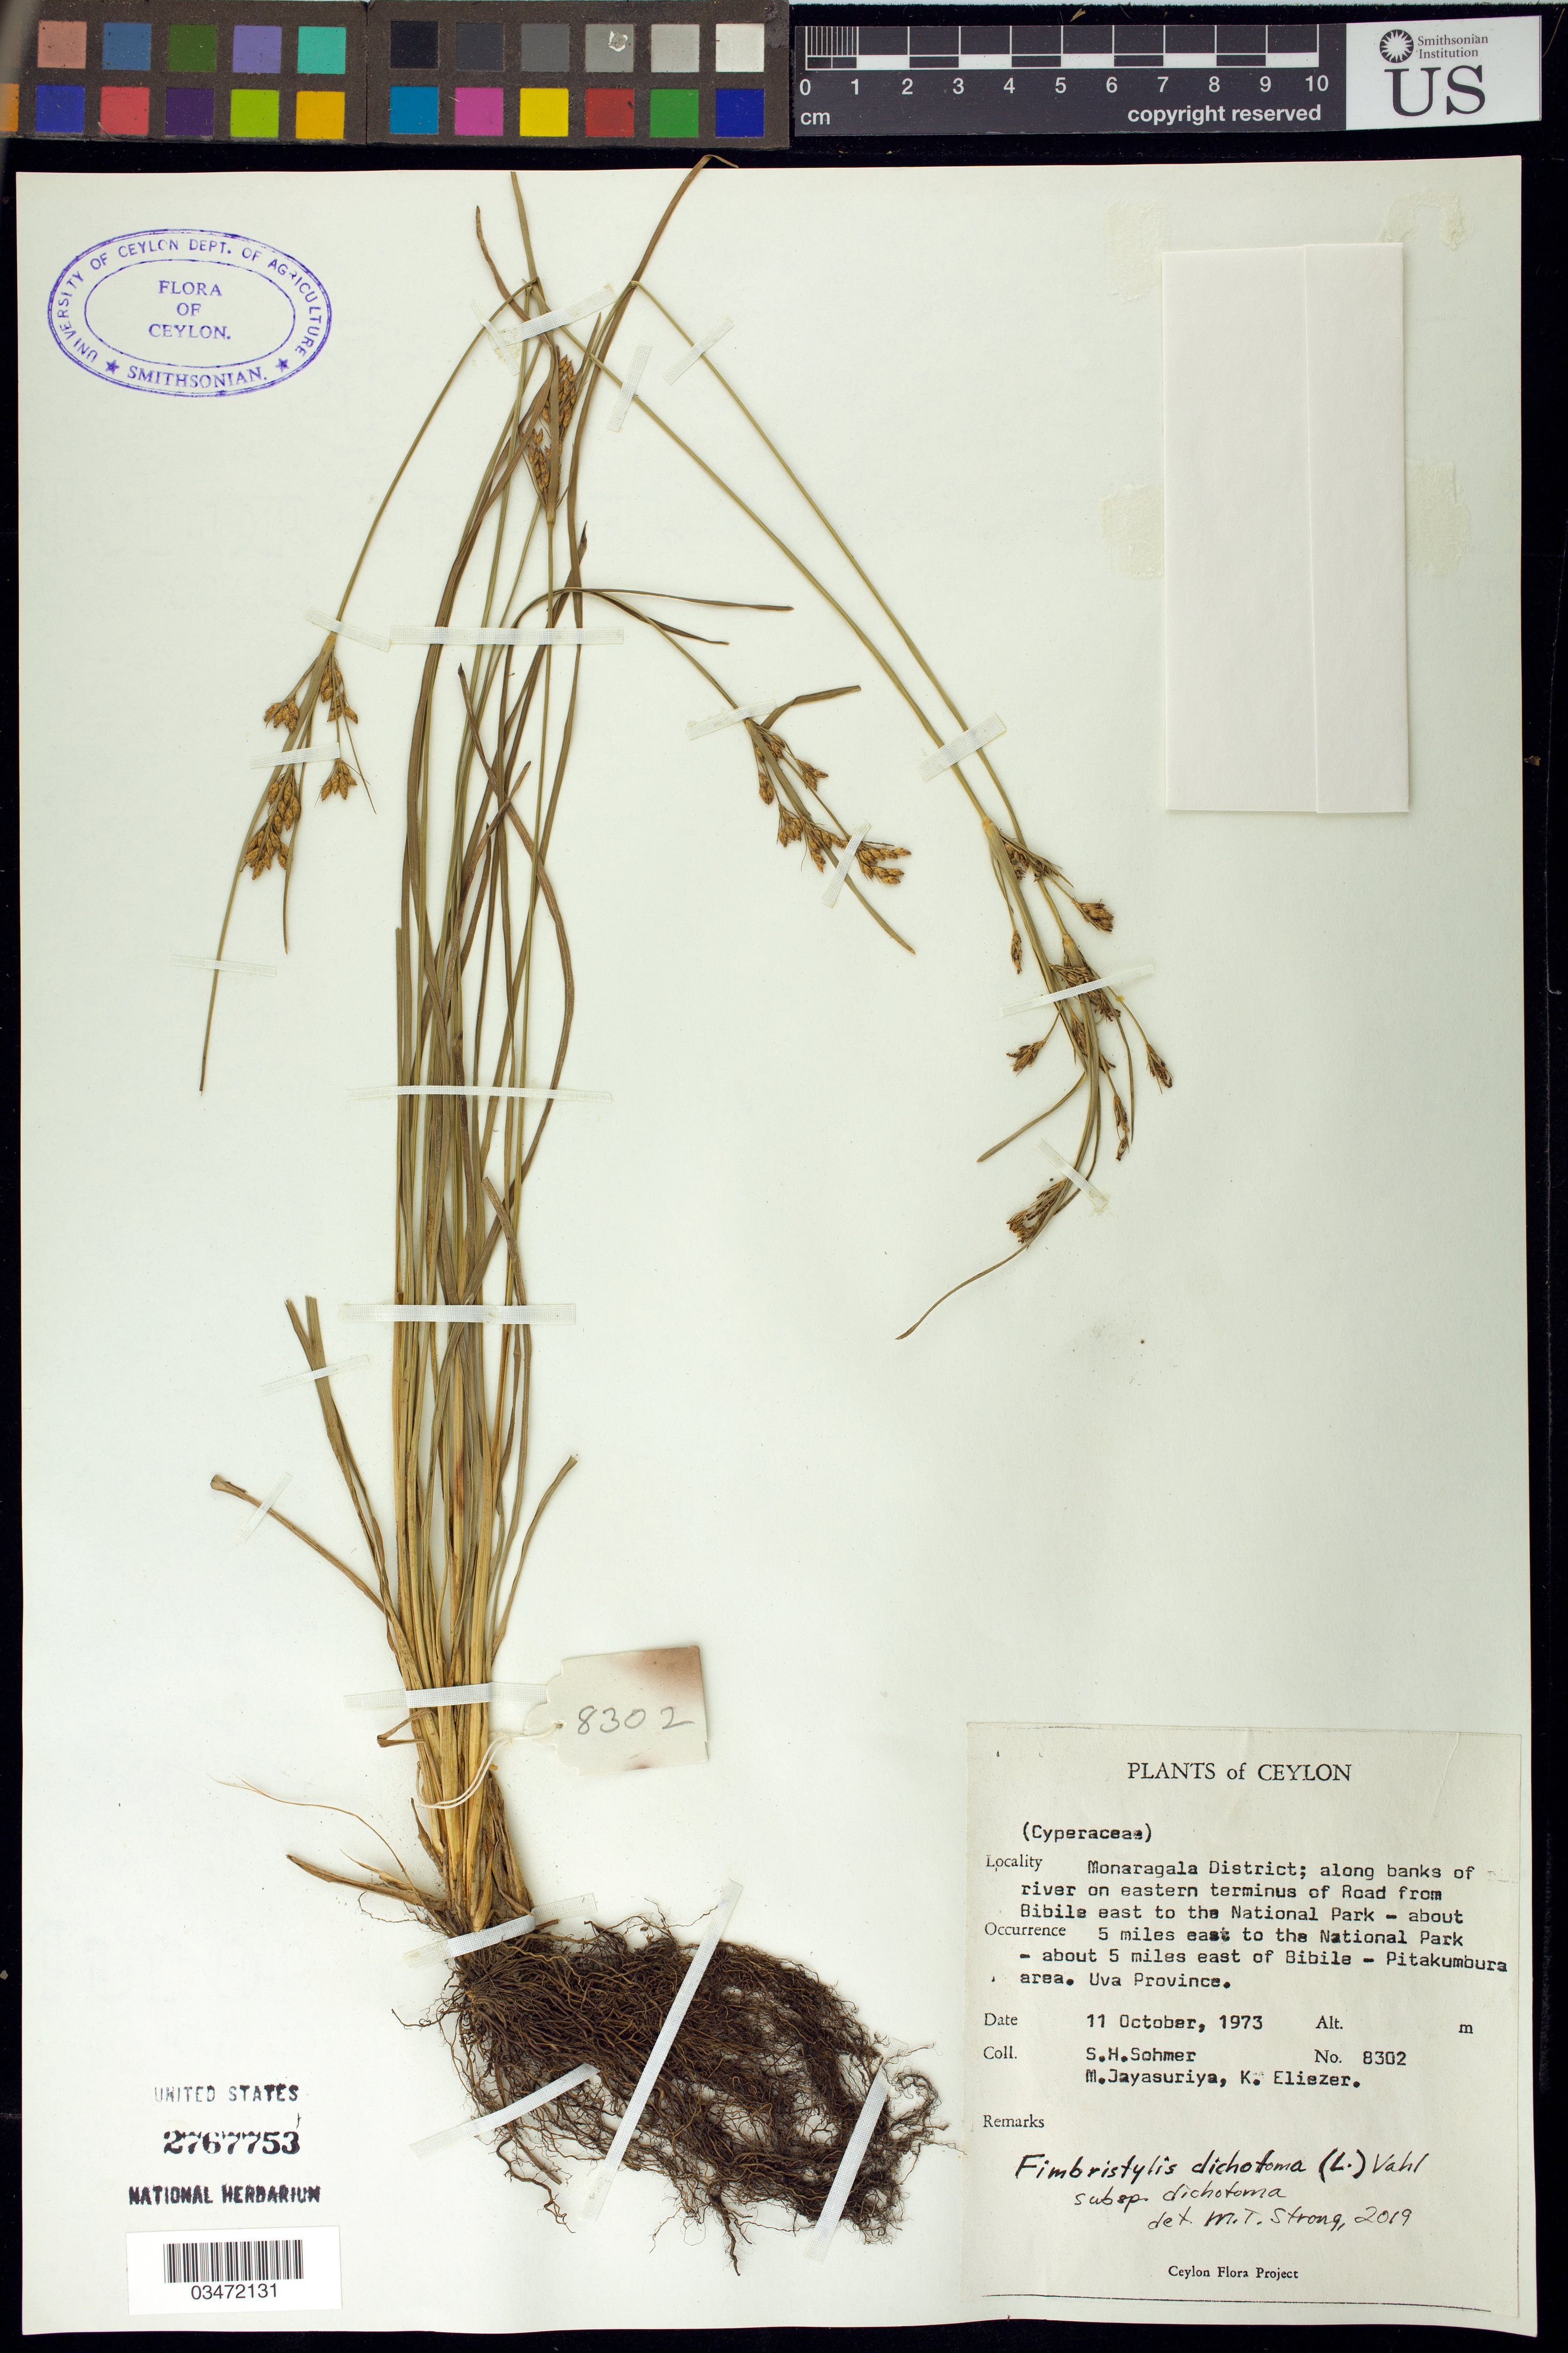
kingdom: Plantae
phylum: Tracheophyta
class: Liliopsida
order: Poales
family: Cyperaceae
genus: Fimbristylis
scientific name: Fimbristylis dichotoma subsp. dichotoma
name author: (L.) Vahl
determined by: Strong, M. T., (US), Smithsonian Institution - National Museum of Natural History (UNITED STATES)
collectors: S. H. Sohmer, M. Jayasuriya & K. Eliezer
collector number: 8302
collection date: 1973-10-11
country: Sri Lanka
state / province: Uva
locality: Monaragala District; along banks of river on eastern terminus of road from Bibile, E to the National Park - about 5 miles E to the National Park - about 5 miles E of Bibile - Pitakumbura area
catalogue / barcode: US 2767753